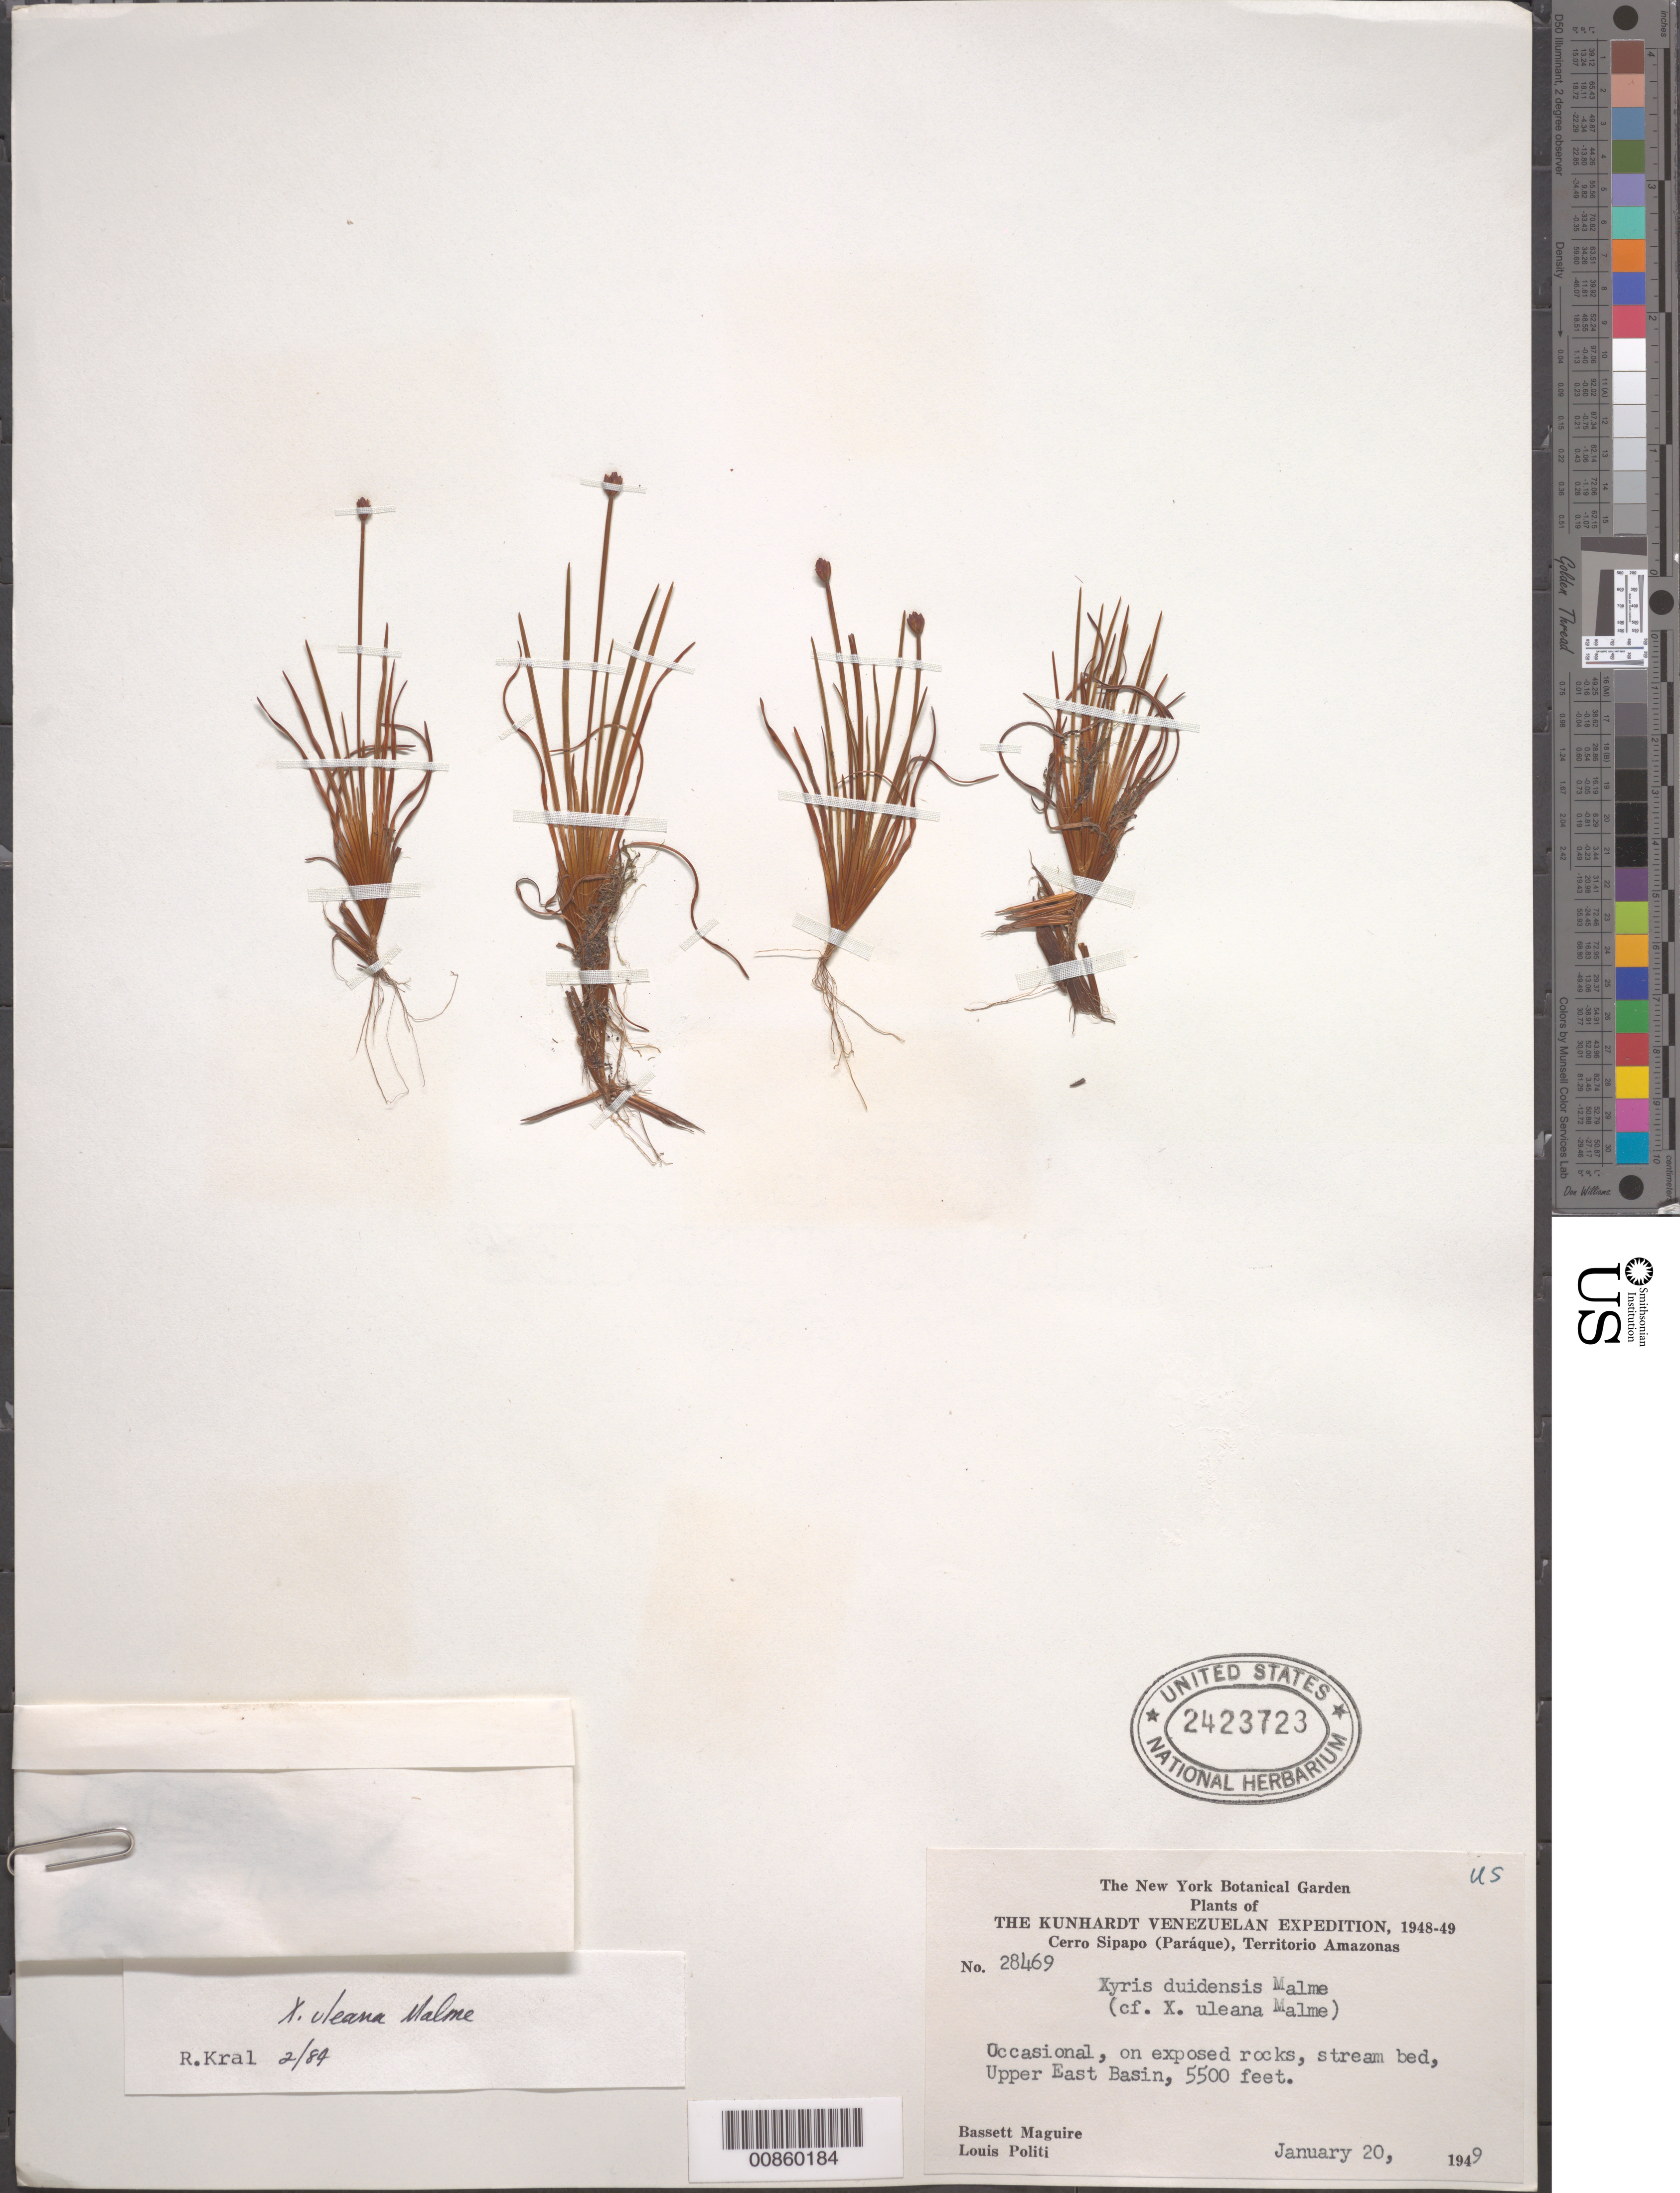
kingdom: Plantae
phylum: Tracheophyta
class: Liliopsida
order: Poales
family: Xyridaceae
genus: Xyris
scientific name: Xyris uleana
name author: Malme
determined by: Kral, Robert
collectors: B. Maguire & L. Politi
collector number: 28469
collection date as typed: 20-Jan-49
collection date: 1949-01-20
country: Venezuela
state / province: Amazonas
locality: Cerro Sipapo (Paráque), upper East Basin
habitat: Exposed rocks, stream bed.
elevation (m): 1676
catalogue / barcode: US 2423723